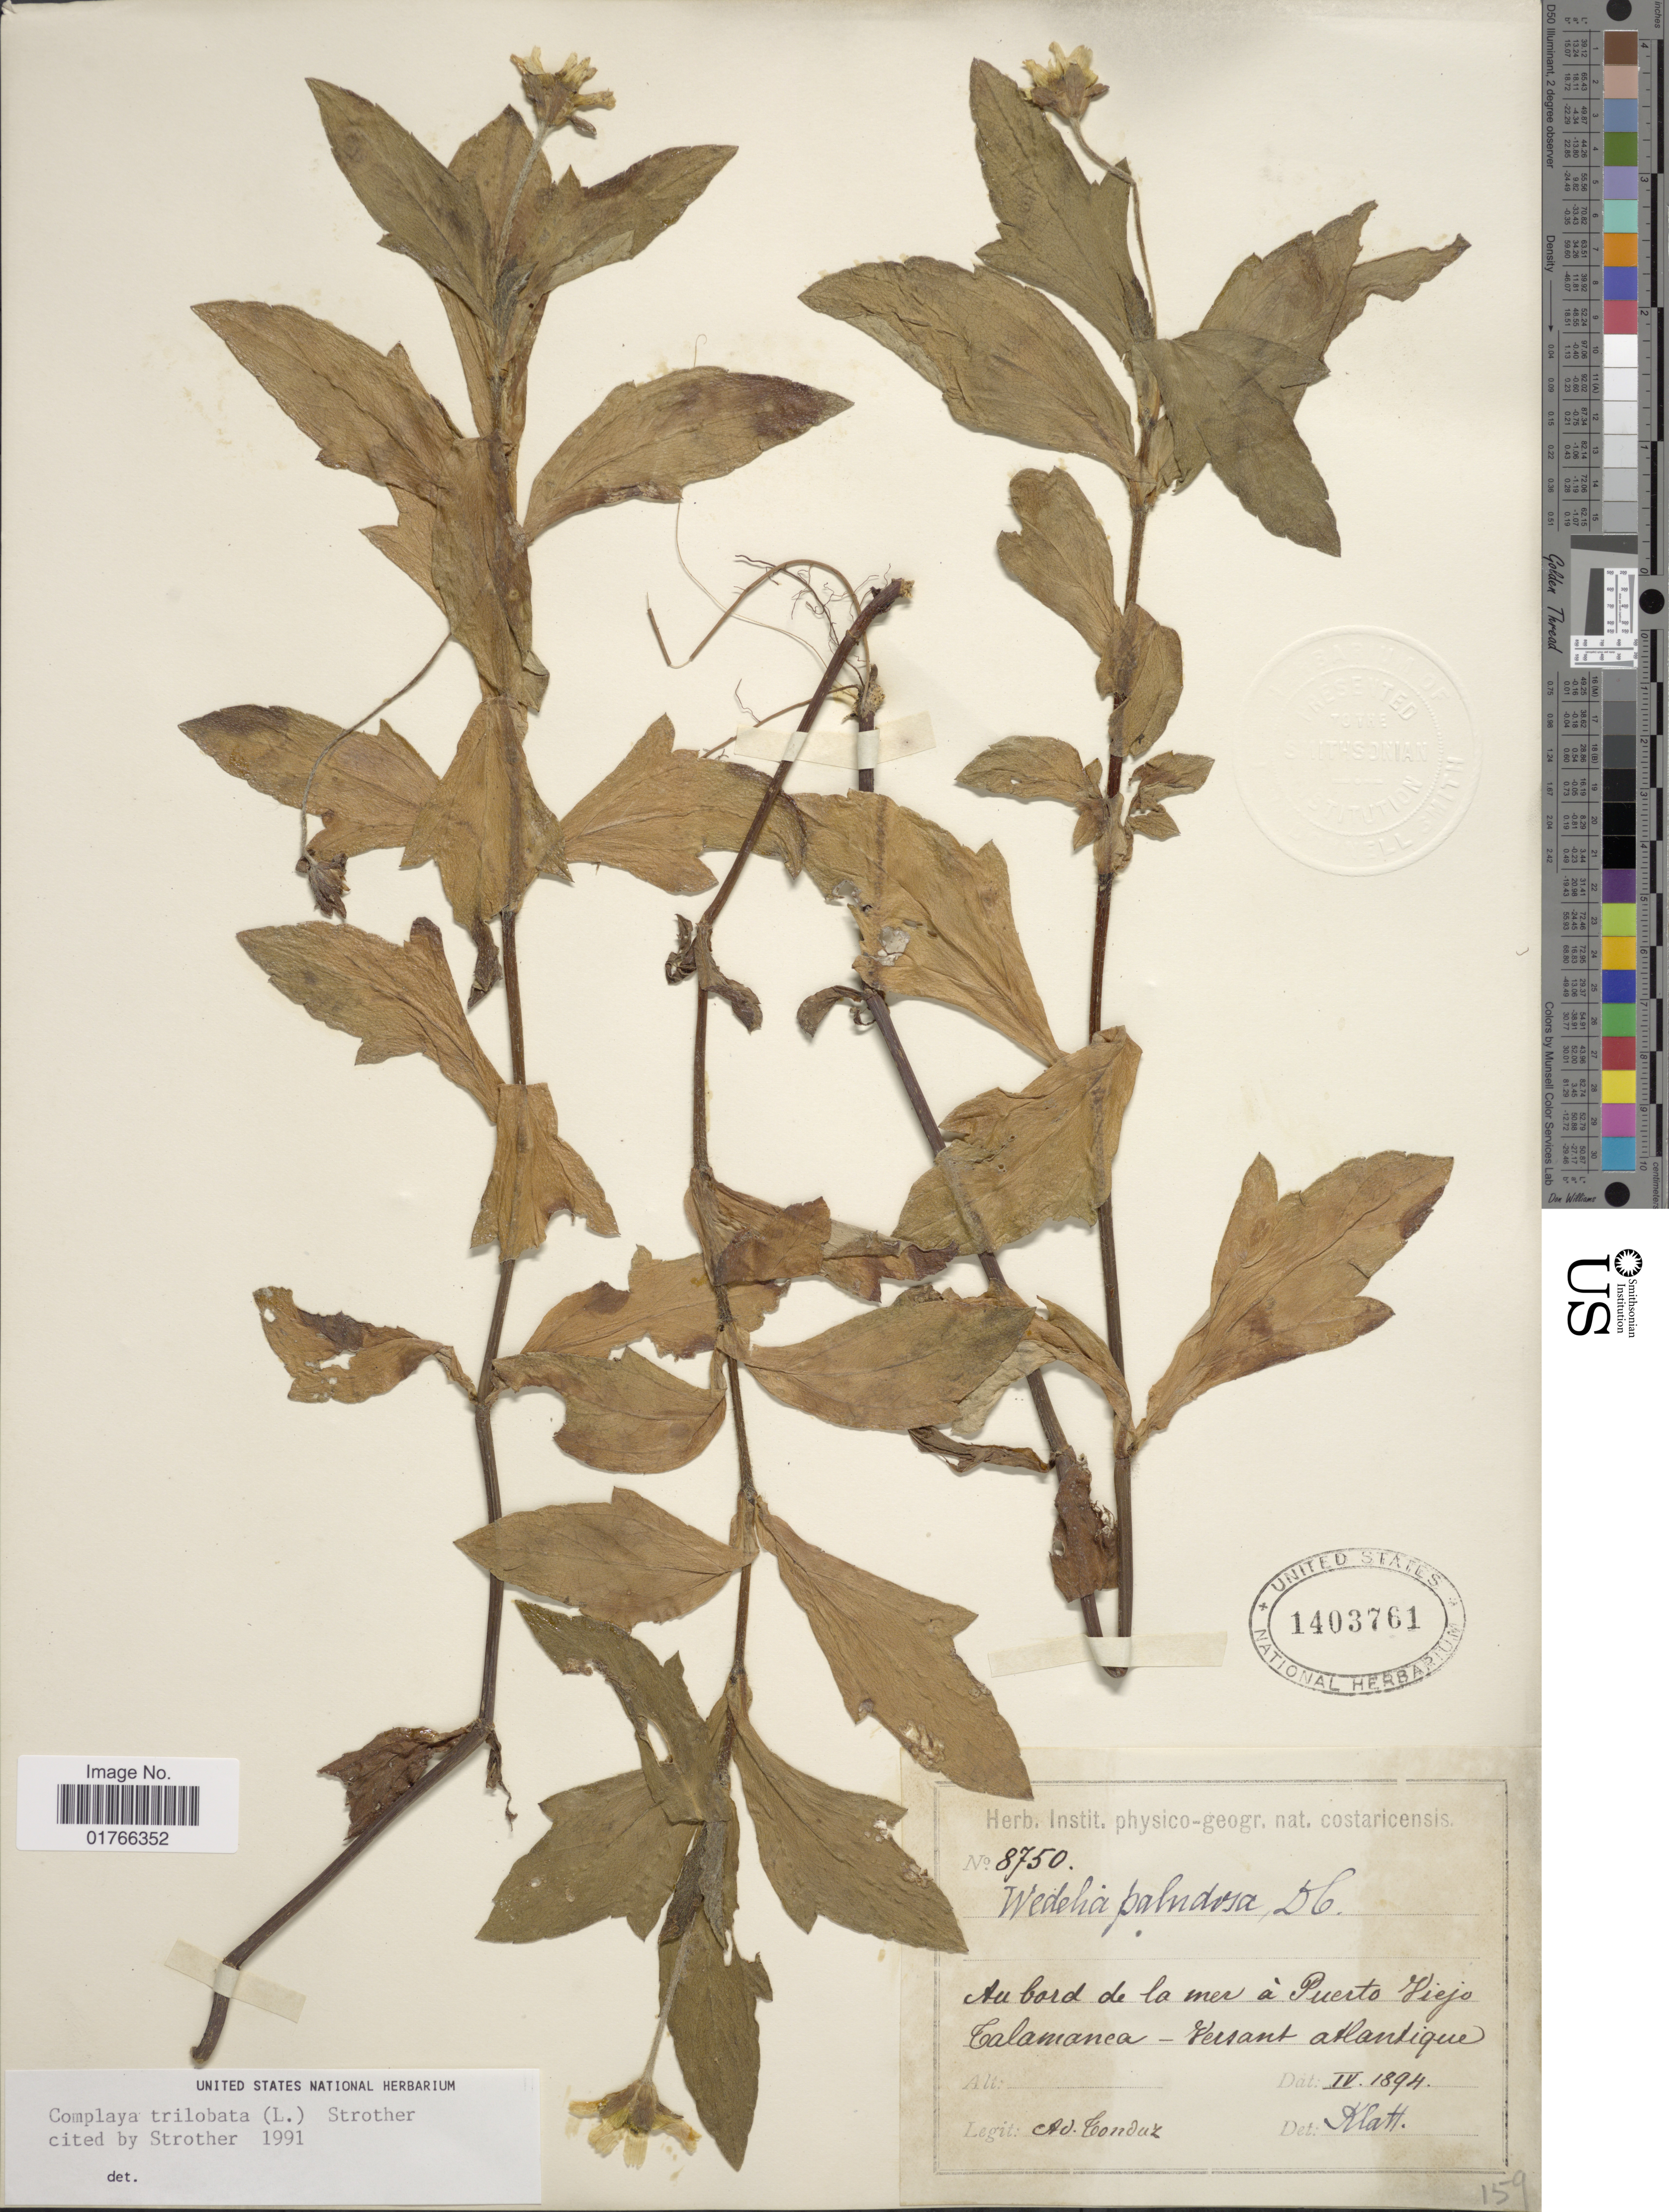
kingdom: Plantae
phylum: Tracheophyta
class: Magnoliopsida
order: Asterales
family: Asteraceae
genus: Sphagneticola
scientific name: Sphagneticola trilobata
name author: (L.) Pruski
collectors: A. Tonduz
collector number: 8750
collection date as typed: IV 1894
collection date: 1894-04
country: Costa Rica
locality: Bord de la mer à Puerto Viejo, Talamanca - Versant Atlantique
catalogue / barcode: US 1403761